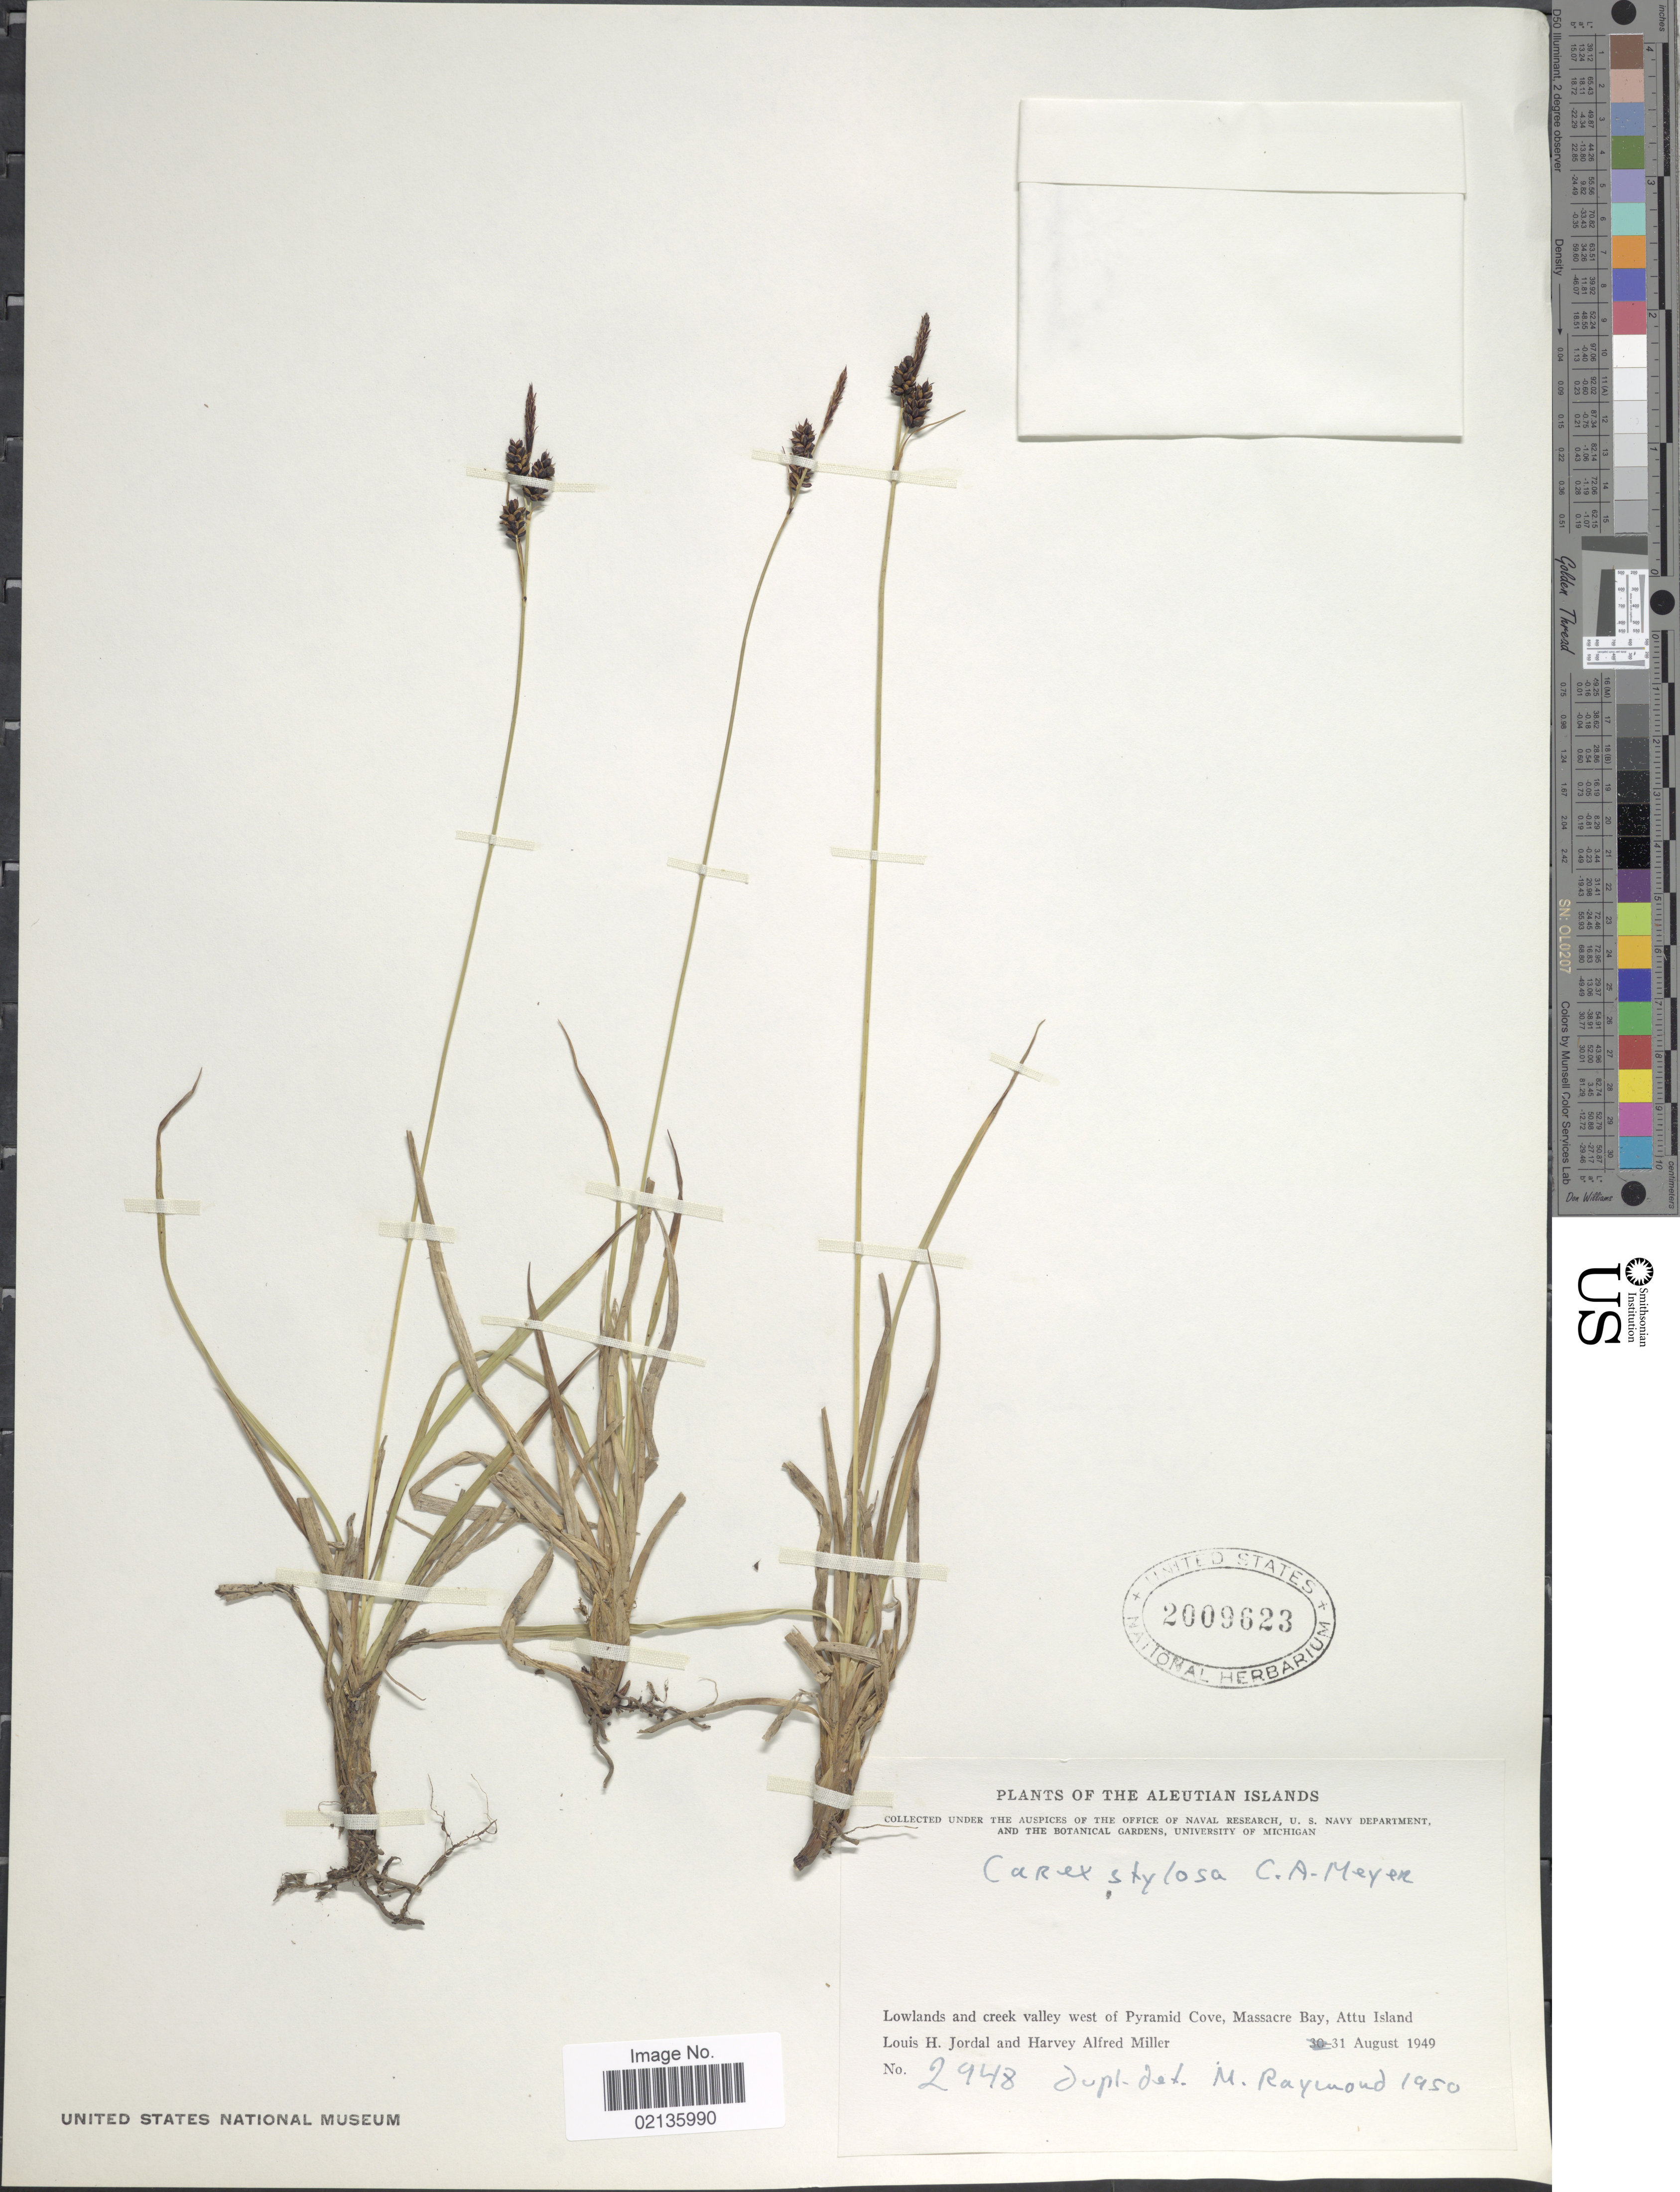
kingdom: Plantae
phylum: Tracheophyta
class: Liliopsida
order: Poales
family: Cyperaceae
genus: Carex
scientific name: Carex stylosa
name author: C.A. Mey.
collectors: L. Jordal & H. A. Miller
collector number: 2948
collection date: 1949-08-31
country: United States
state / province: Alaska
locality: Aleutian Islands, Lowlands and creek valley west of Pyramid Cove, Massacre Bay, Attu Island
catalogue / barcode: US 2009623